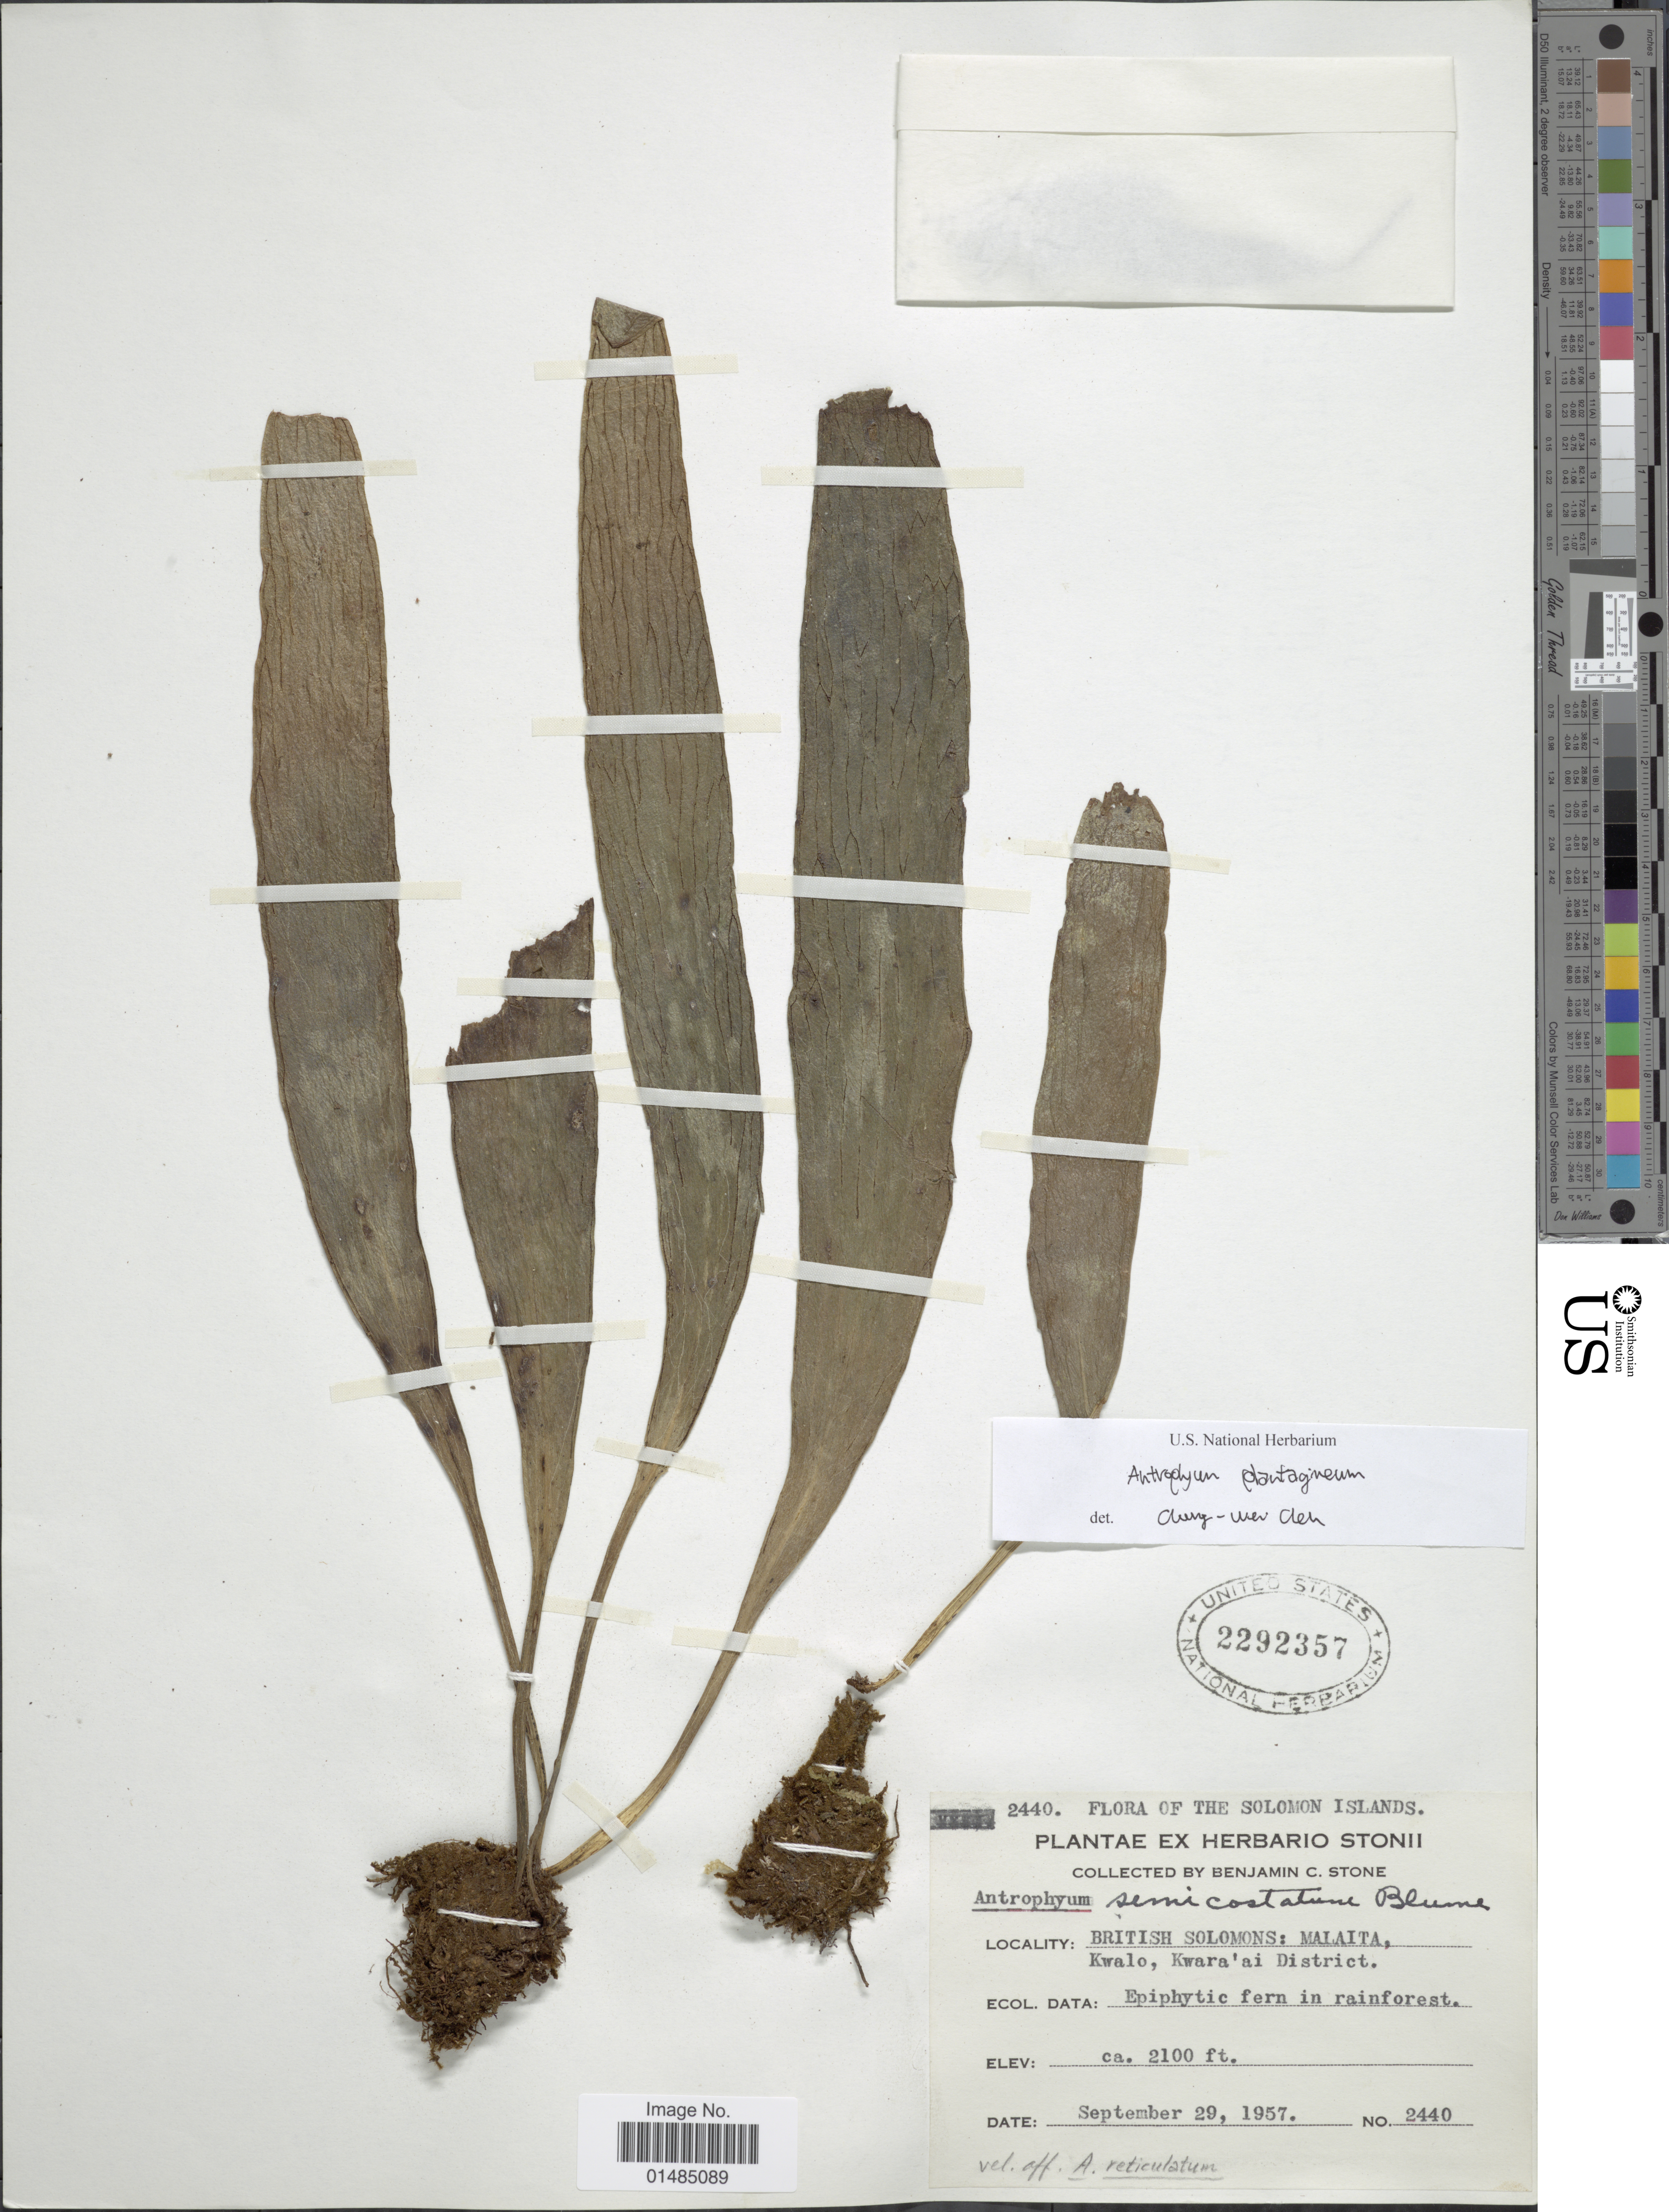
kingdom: Plantae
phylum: Tracheophyta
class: Polypodiopsida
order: Polypodiales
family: Pteridaceae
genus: Antrophyum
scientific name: Antrophyum plantagineum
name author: (Cav.) Kaulf.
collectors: B. C. Stone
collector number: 2440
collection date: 1957-09-29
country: Solomon Islands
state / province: Solomon Islands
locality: British Solomons: Malaita, Kwalo, Kwara'ai District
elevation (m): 640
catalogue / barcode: US 2292357